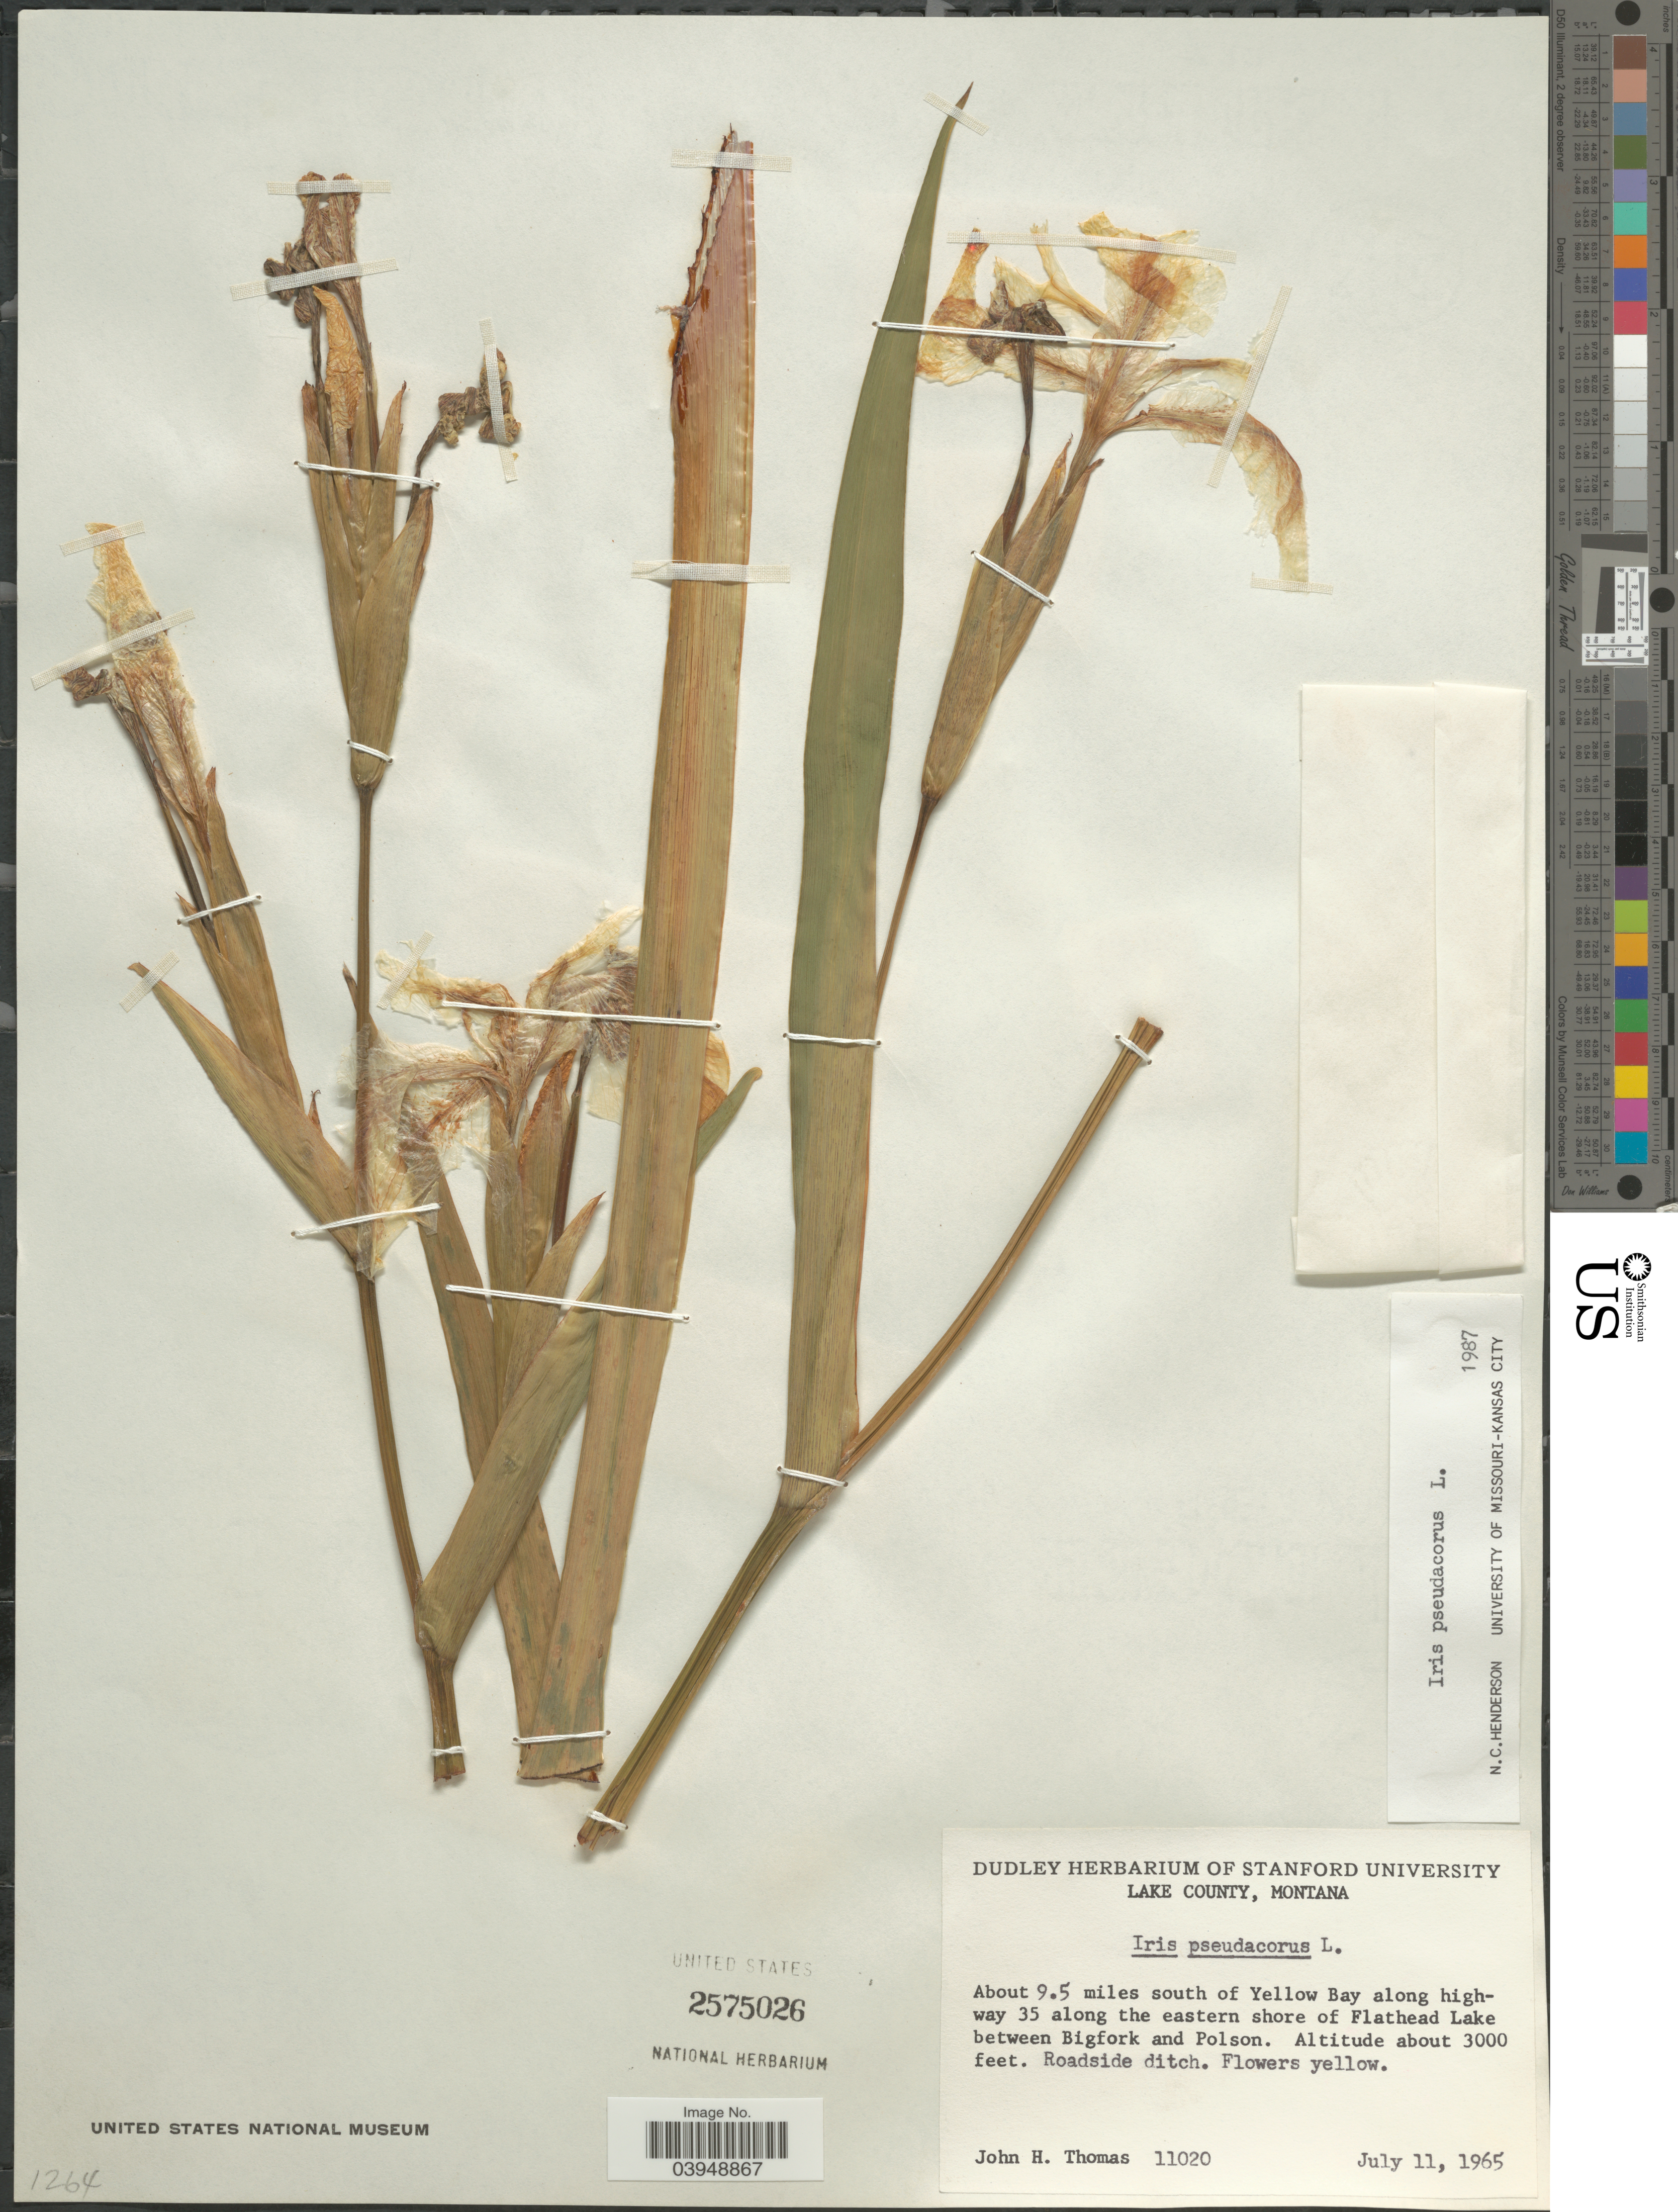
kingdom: Plantae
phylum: Tracheophyta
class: Liliopsida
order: Asparagales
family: Iridaceae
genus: Iris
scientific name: Iris pseudacorus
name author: L.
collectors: J. H. Thomas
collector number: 11020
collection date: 1965-07-11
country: United States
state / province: Montana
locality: Lake County. About 9.5 miles south of Yellow Bay along highway 35 along the eastern shore of Flathead Lake between Bigfork and Polson.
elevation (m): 914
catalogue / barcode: US 2575026